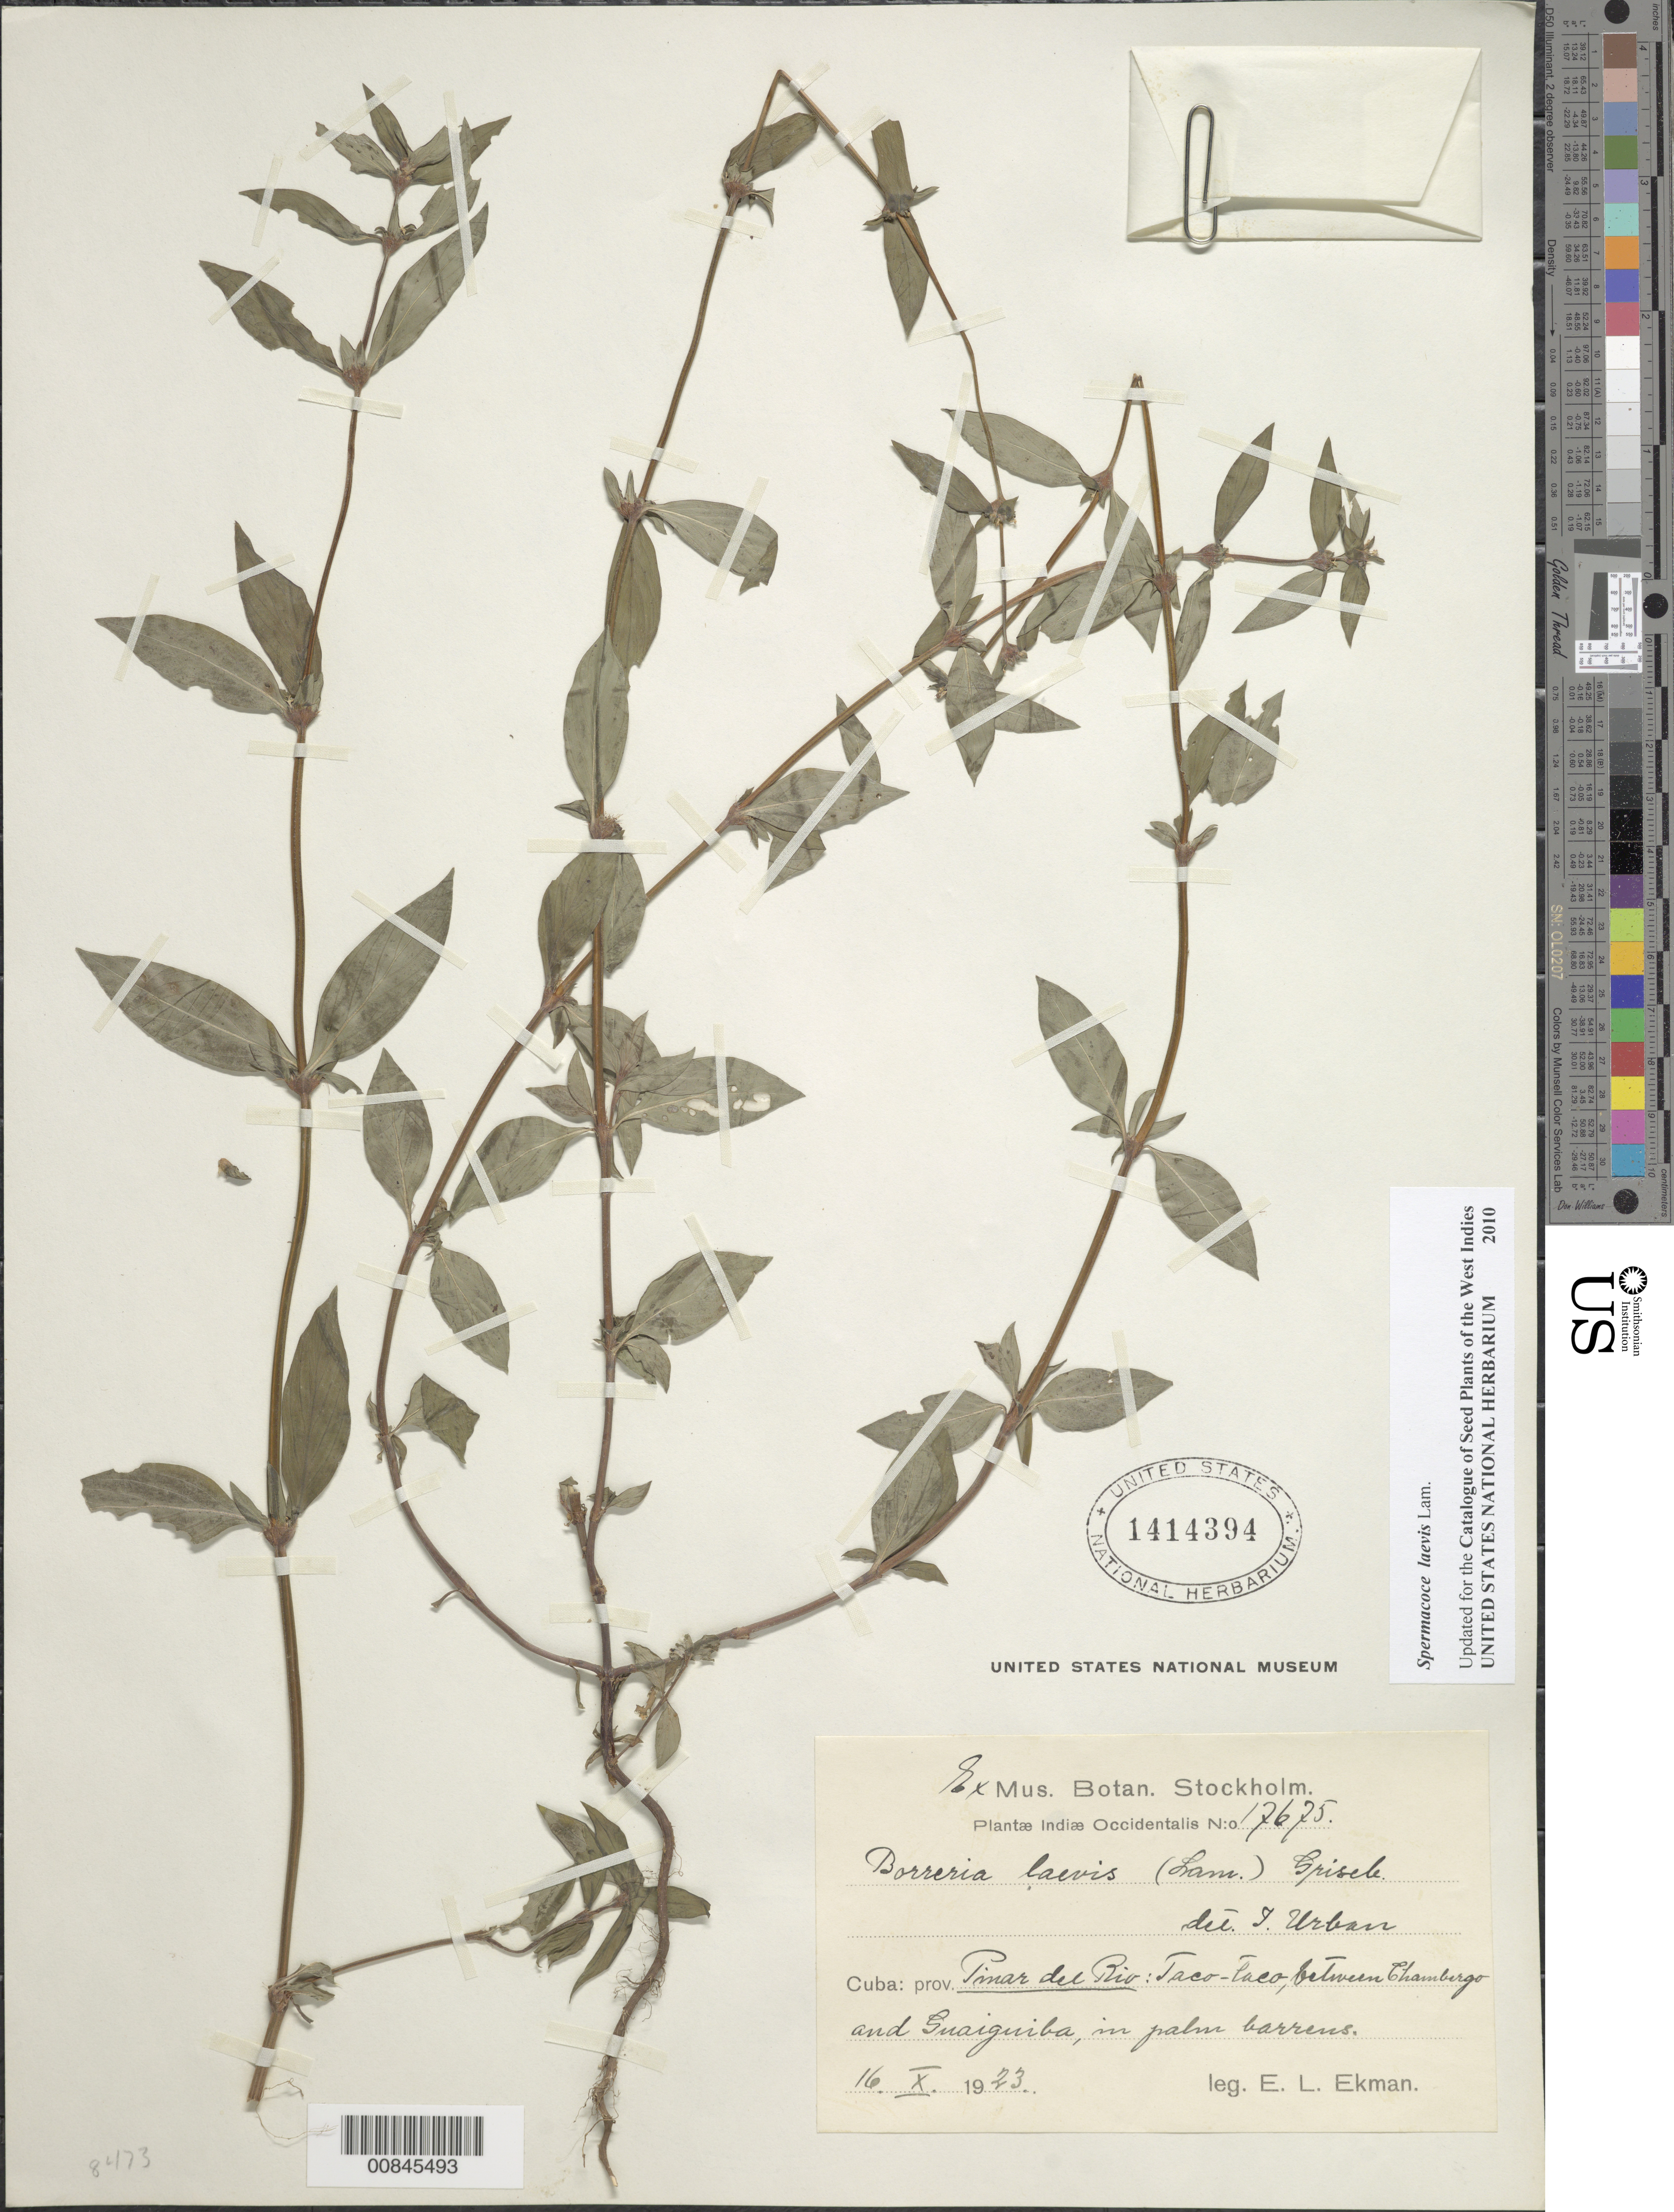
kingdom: Plantae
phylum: Tracheophyta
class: Magnoliopsida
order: Gentianales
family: Rubiaceae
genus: Spermacoce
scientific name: Spermacoce laevis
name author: Lam.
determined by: Urban, Ignatz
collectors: E. L. Ekman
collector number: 17675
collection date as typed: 16 Oct 1923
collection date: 1923-10-16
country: Cuba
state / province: Pinar del Río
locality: Taco-Taco, between Chambergo and Guaiguiba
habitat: In palm barrens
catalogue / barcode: US 1414394